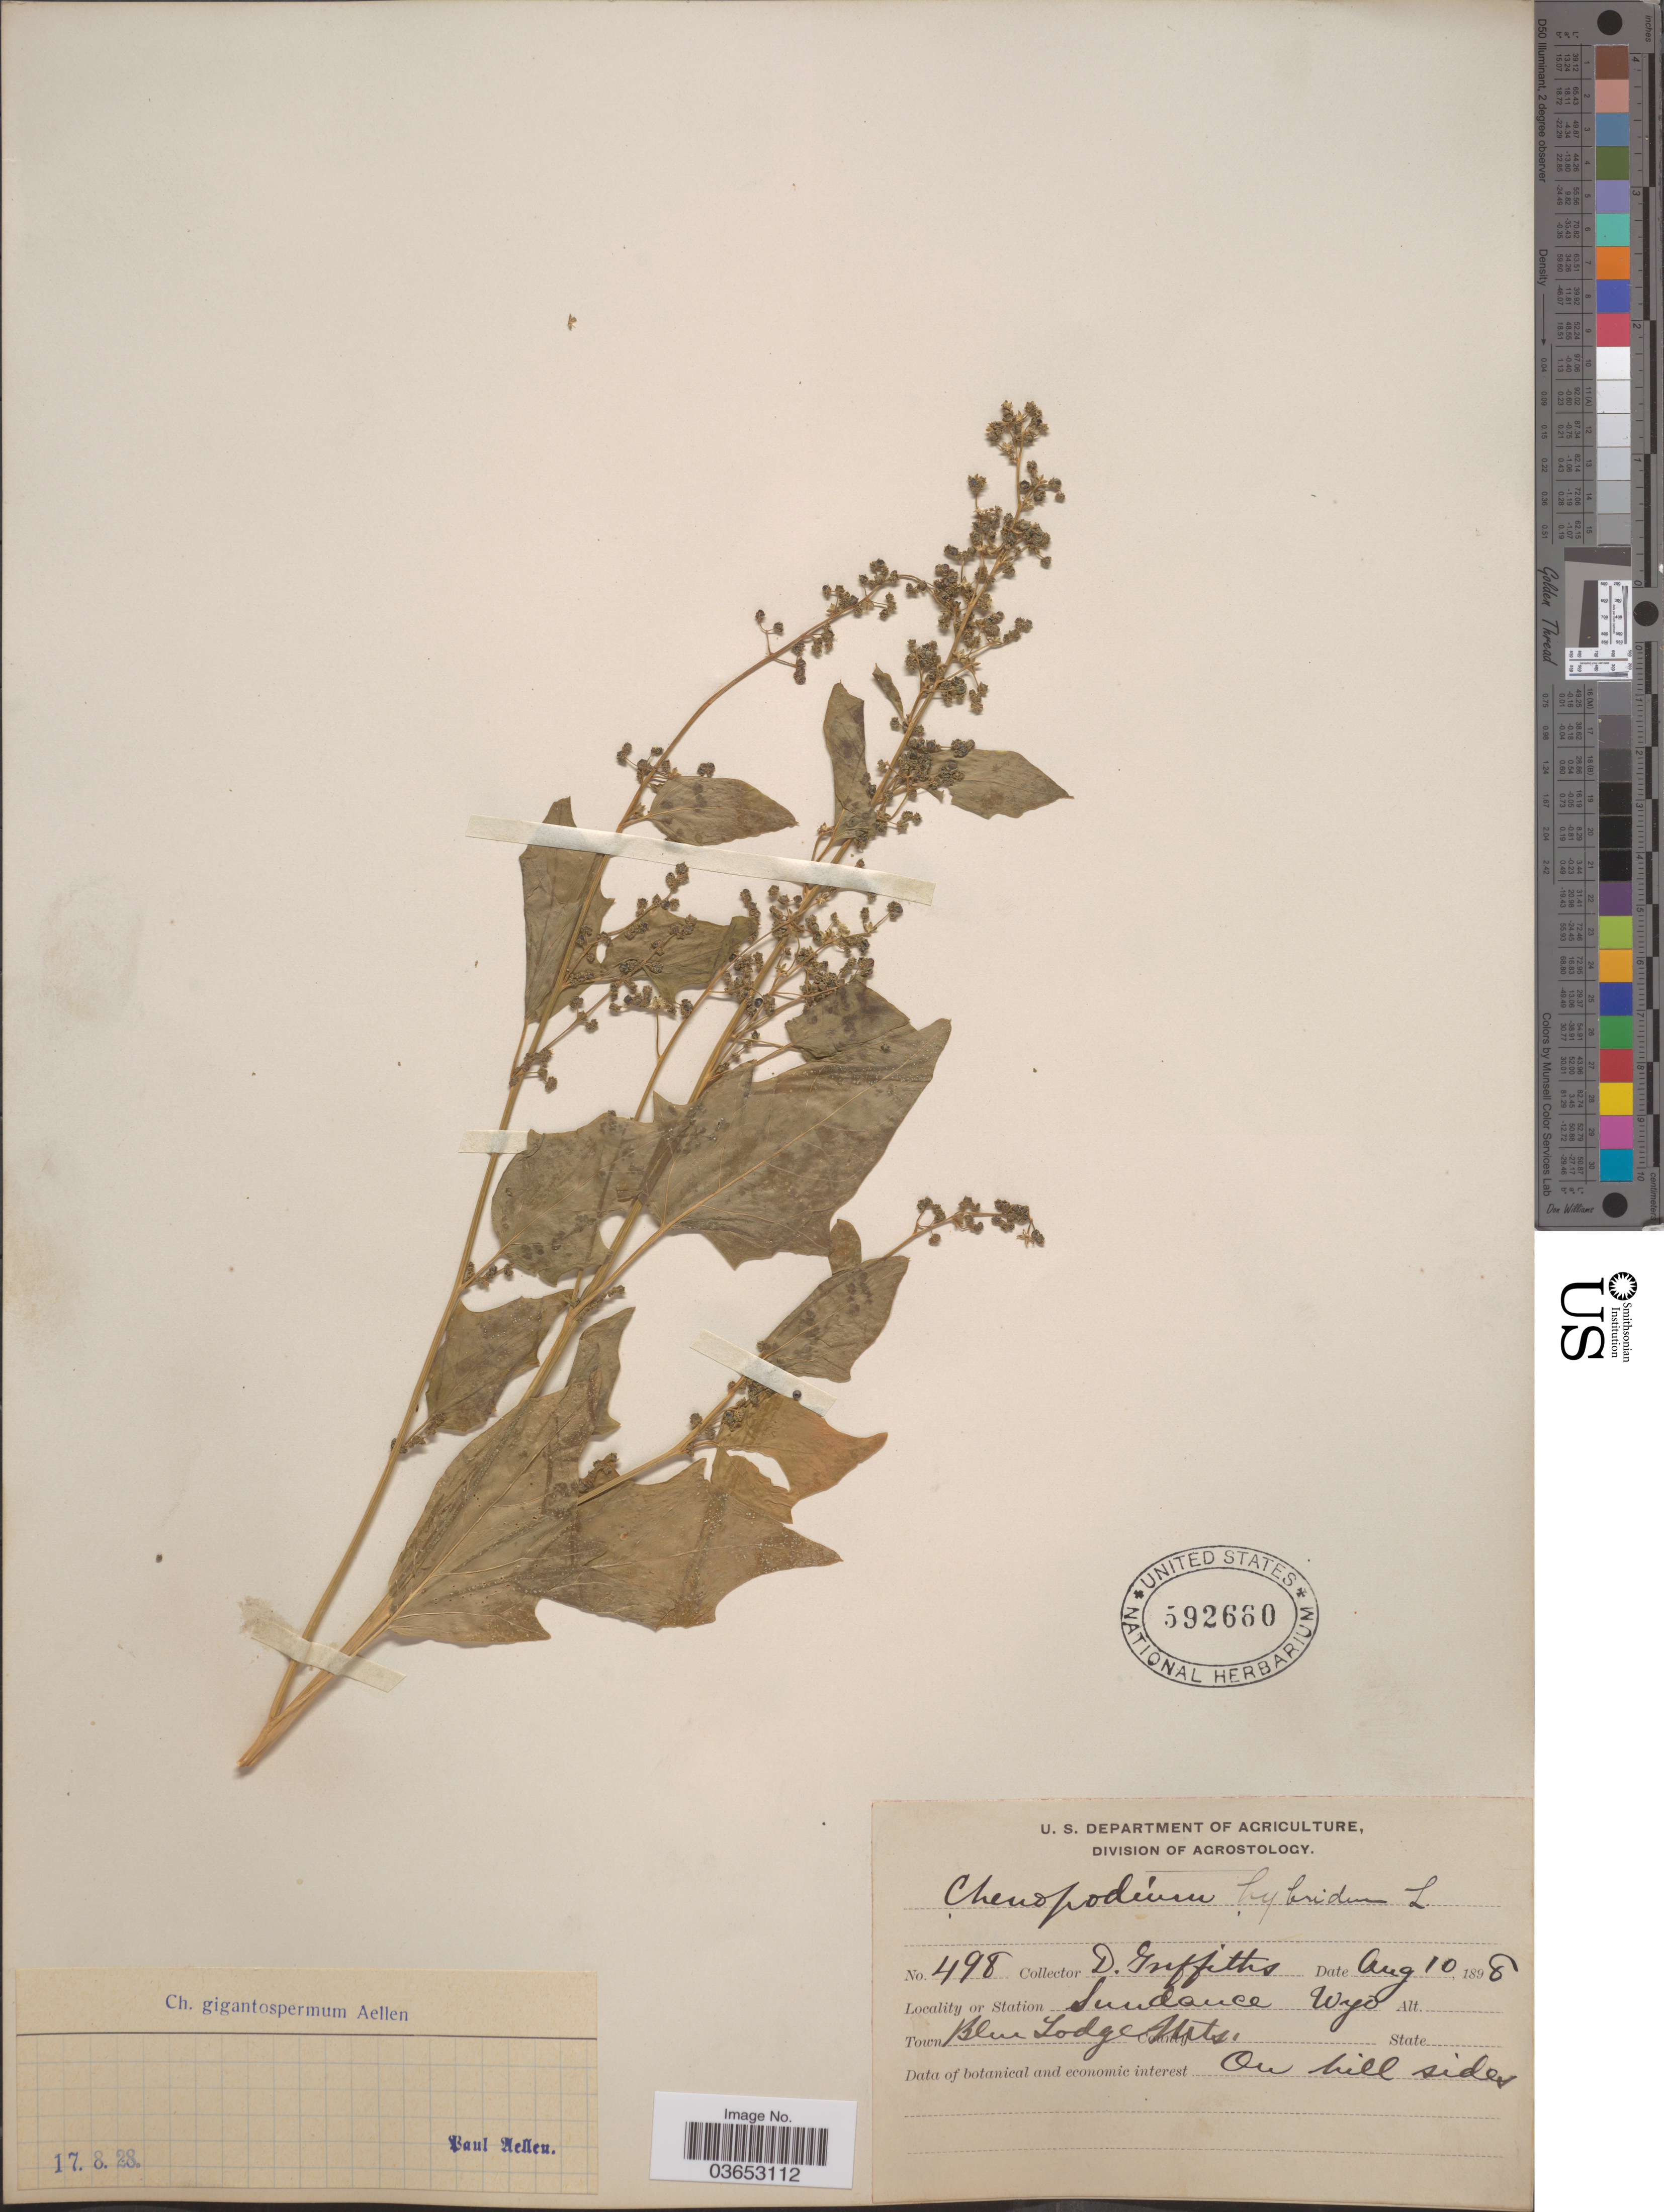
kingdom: Plantae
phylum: Tracheophyta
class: Magnoliopsida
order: Caryophyllales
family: Amaranthaceae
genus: Chenopodium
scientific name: Chenopodium gigantospermum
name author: Aellen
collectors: D. Griffiths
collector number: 498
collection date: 1898-08-10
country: United States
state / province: Wyoming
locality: Station Sundance. Town Blue Lodge Mts.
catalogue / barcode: US 592660